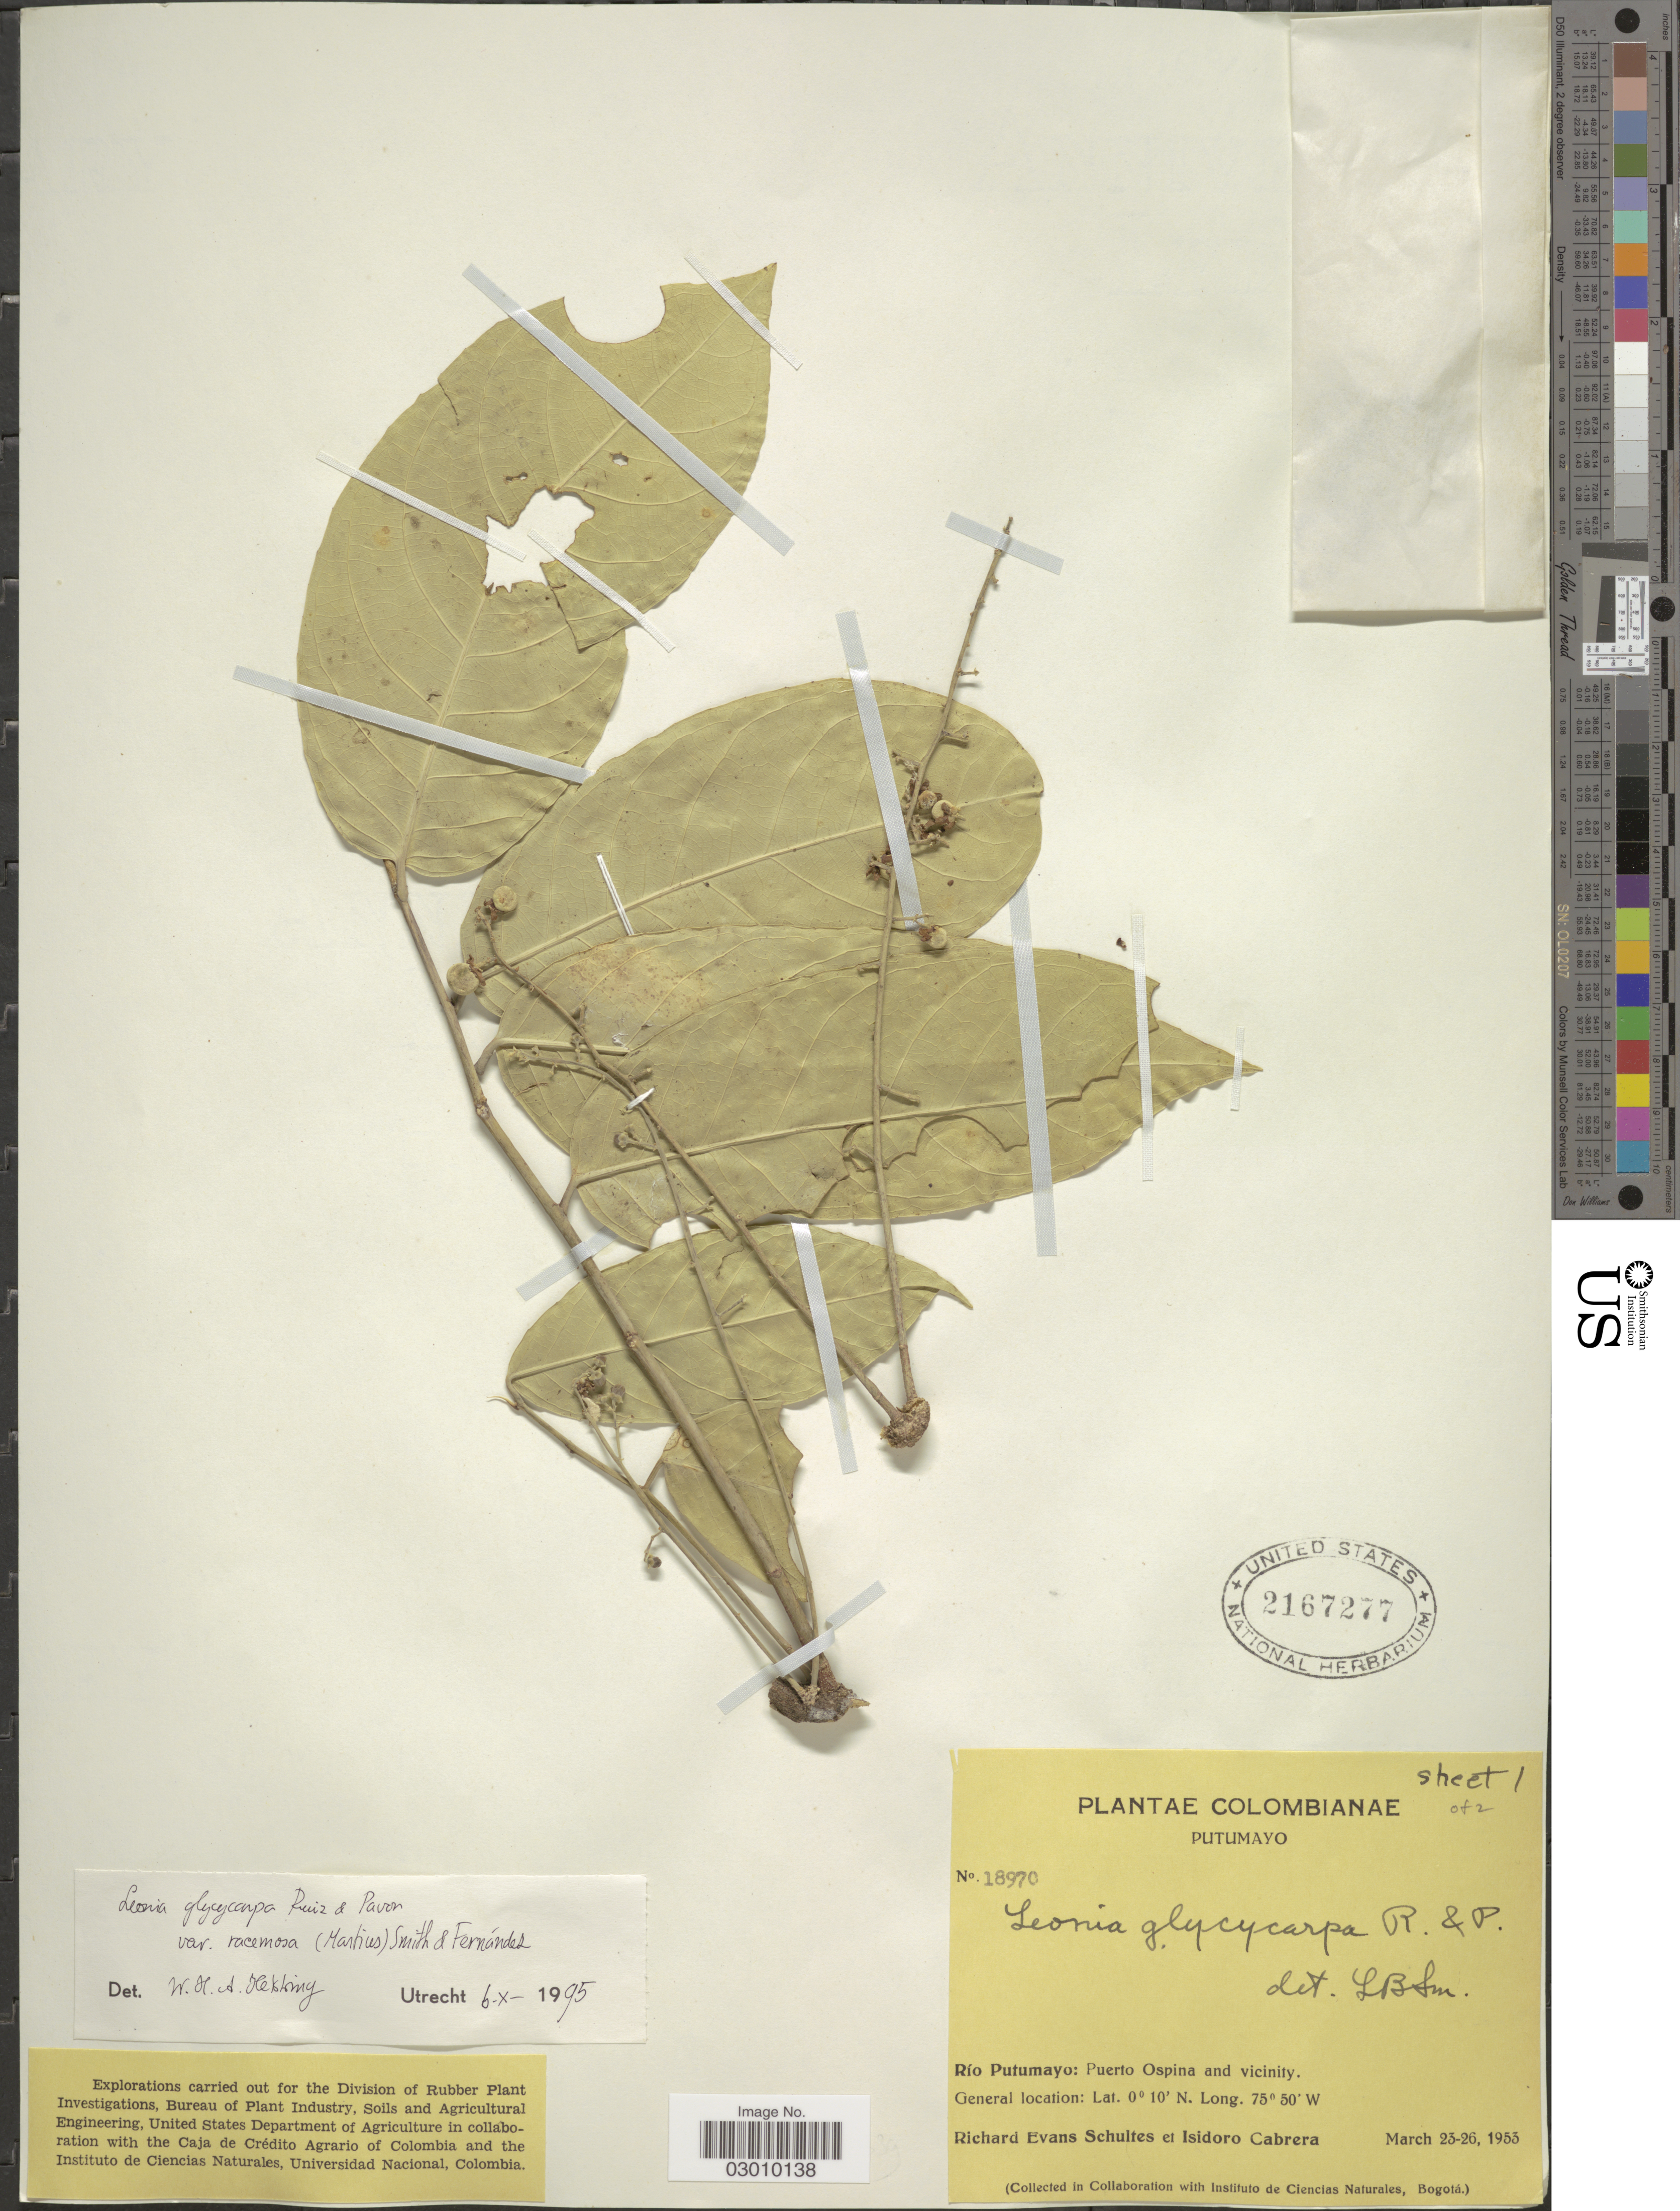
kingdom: Plantae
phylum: Tracheophyta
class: Magnoliopsida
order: Malpighiales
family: Violaceae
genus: Leonia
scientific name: Leonia glycycarpa var. racemosa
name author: (Mart.) L.B. Sm. & A. Fernández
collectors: R. E. Schultes & I. Cabrera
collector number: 18970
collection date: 1953-03-23/1953-03-26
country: Colombia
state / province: Putumayo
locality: Río Putumayo: Puerto Ospina and vicinity.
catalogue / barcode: US 2167277